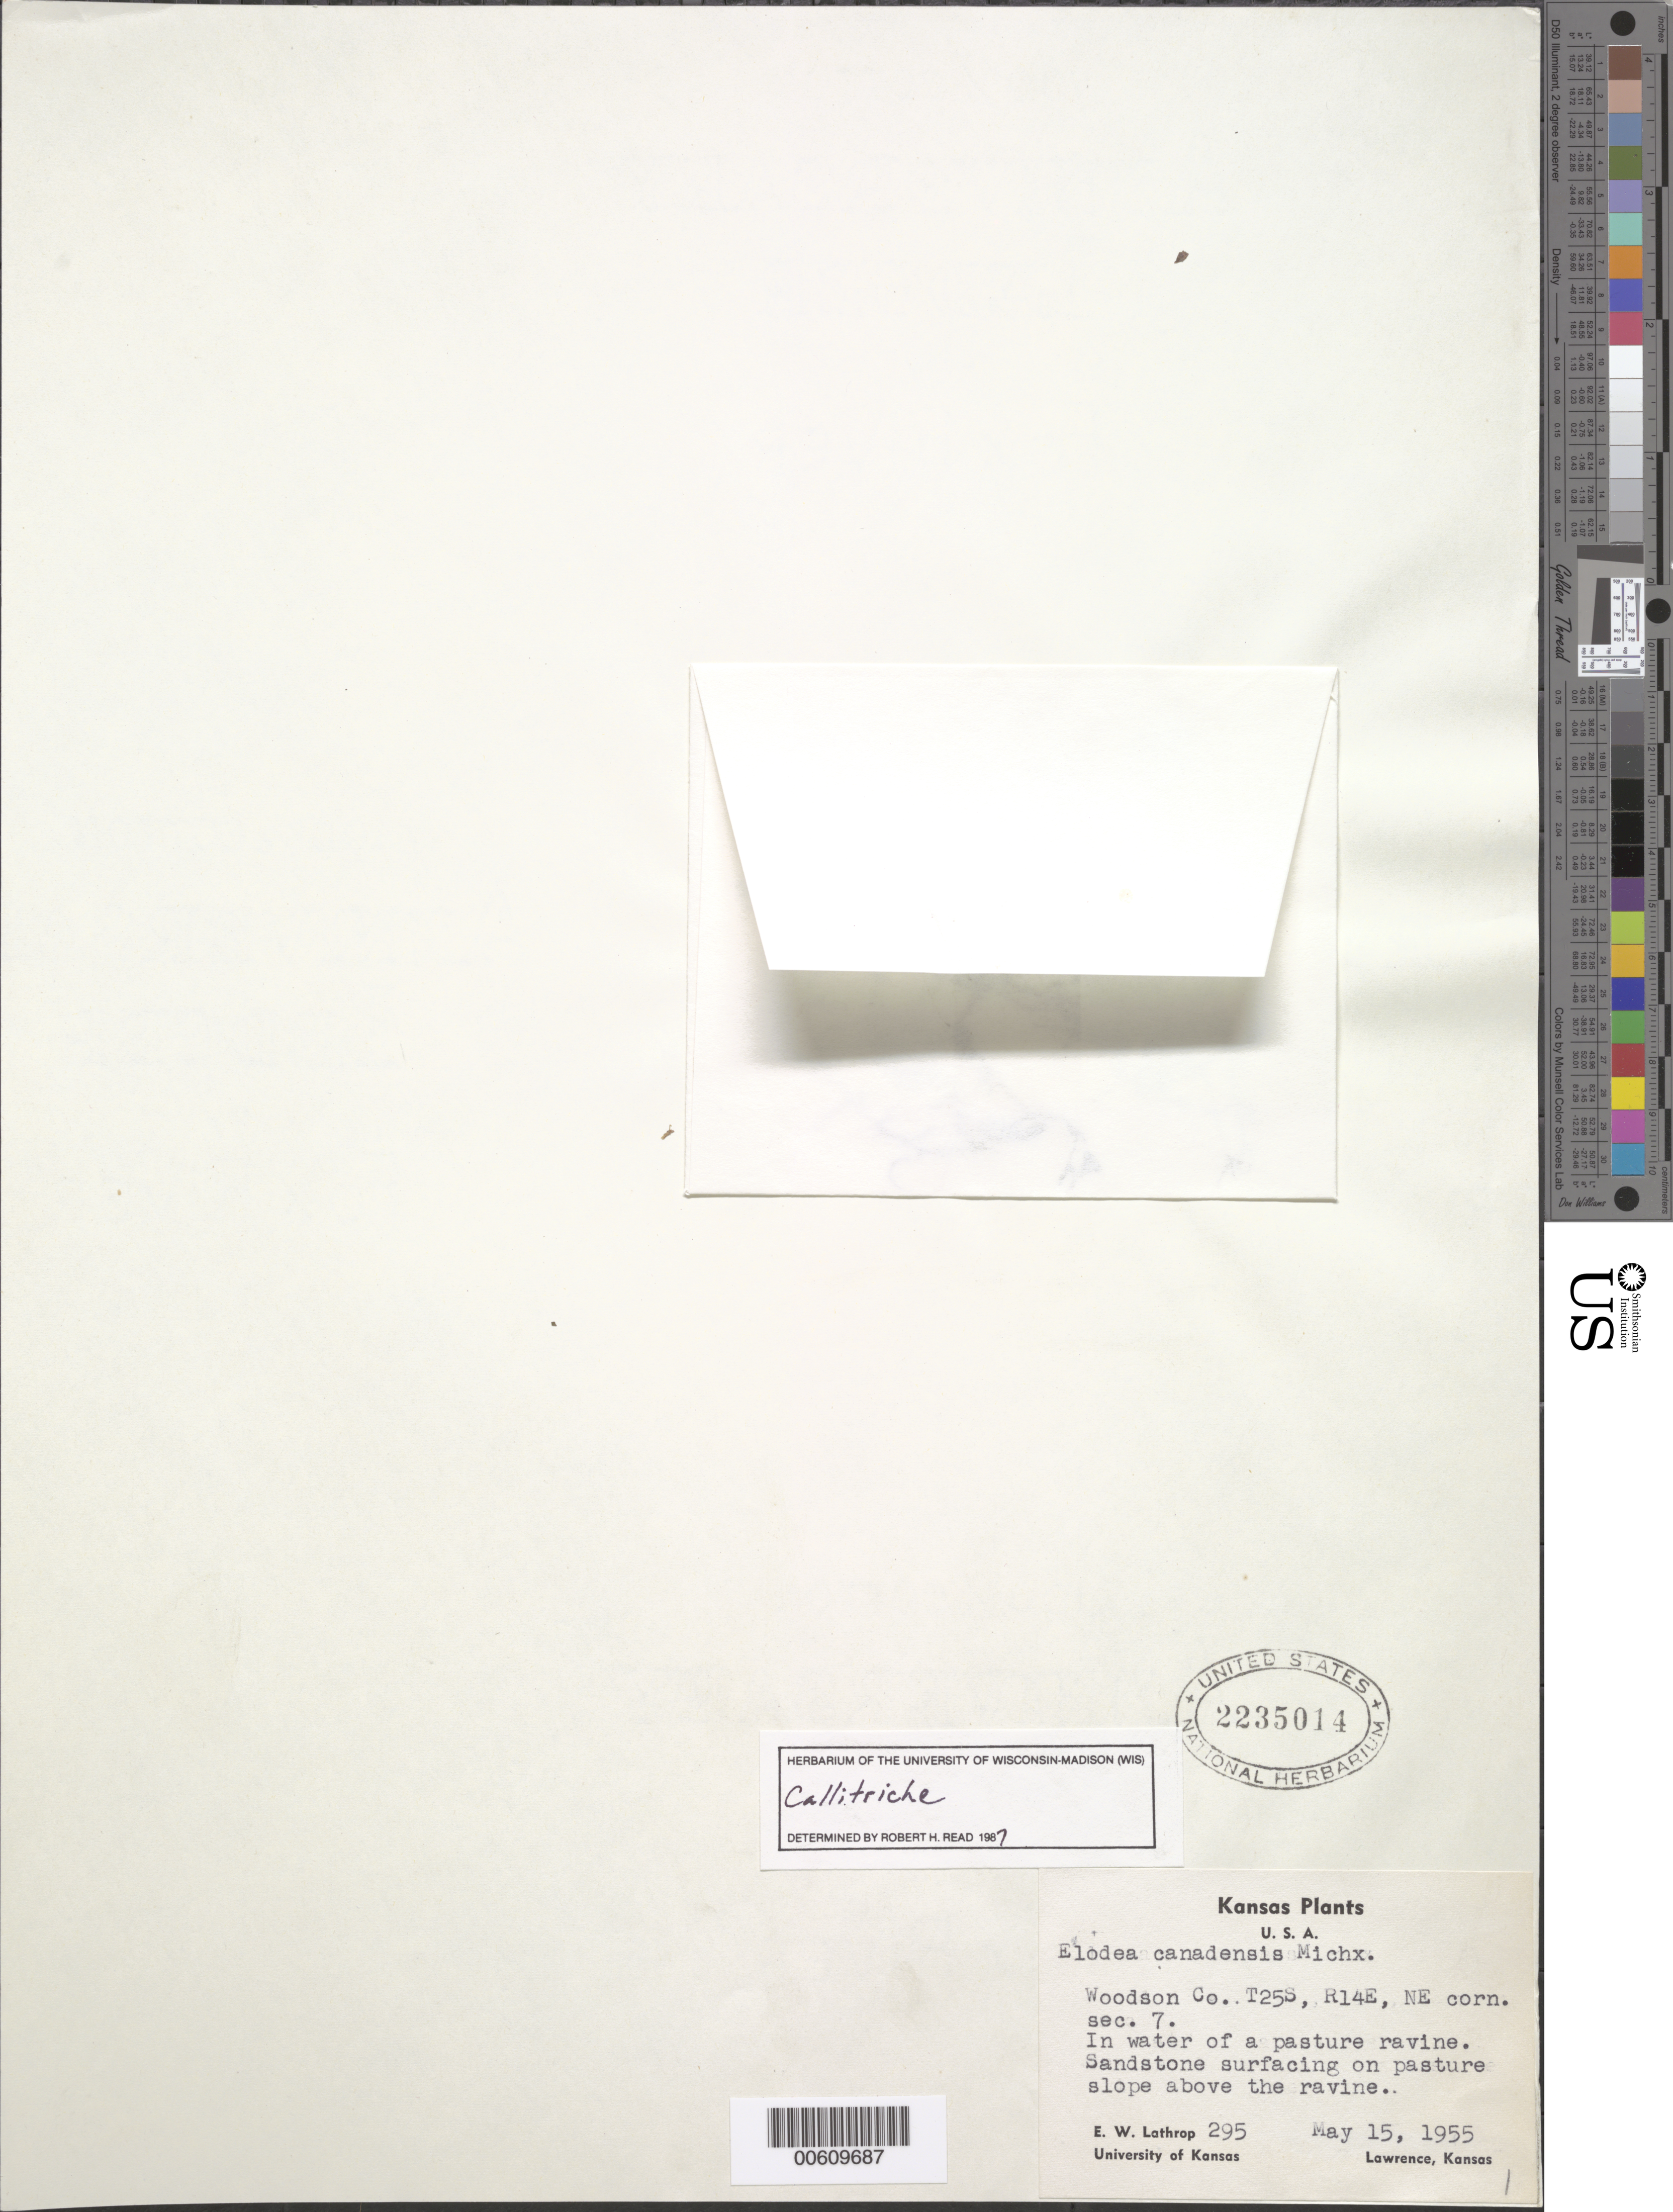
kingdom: Plantae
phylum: Tracheophyta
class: Magnoliopsida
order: Lamiales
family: Plantaginaceae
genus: Callitriche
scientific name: Callitriche sp.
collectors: E. W. Lathrop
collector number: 295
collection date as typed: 15 May 1955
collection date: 1955-05-15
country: United States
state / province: Kansas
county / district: Woodson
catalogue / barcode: US 2235014